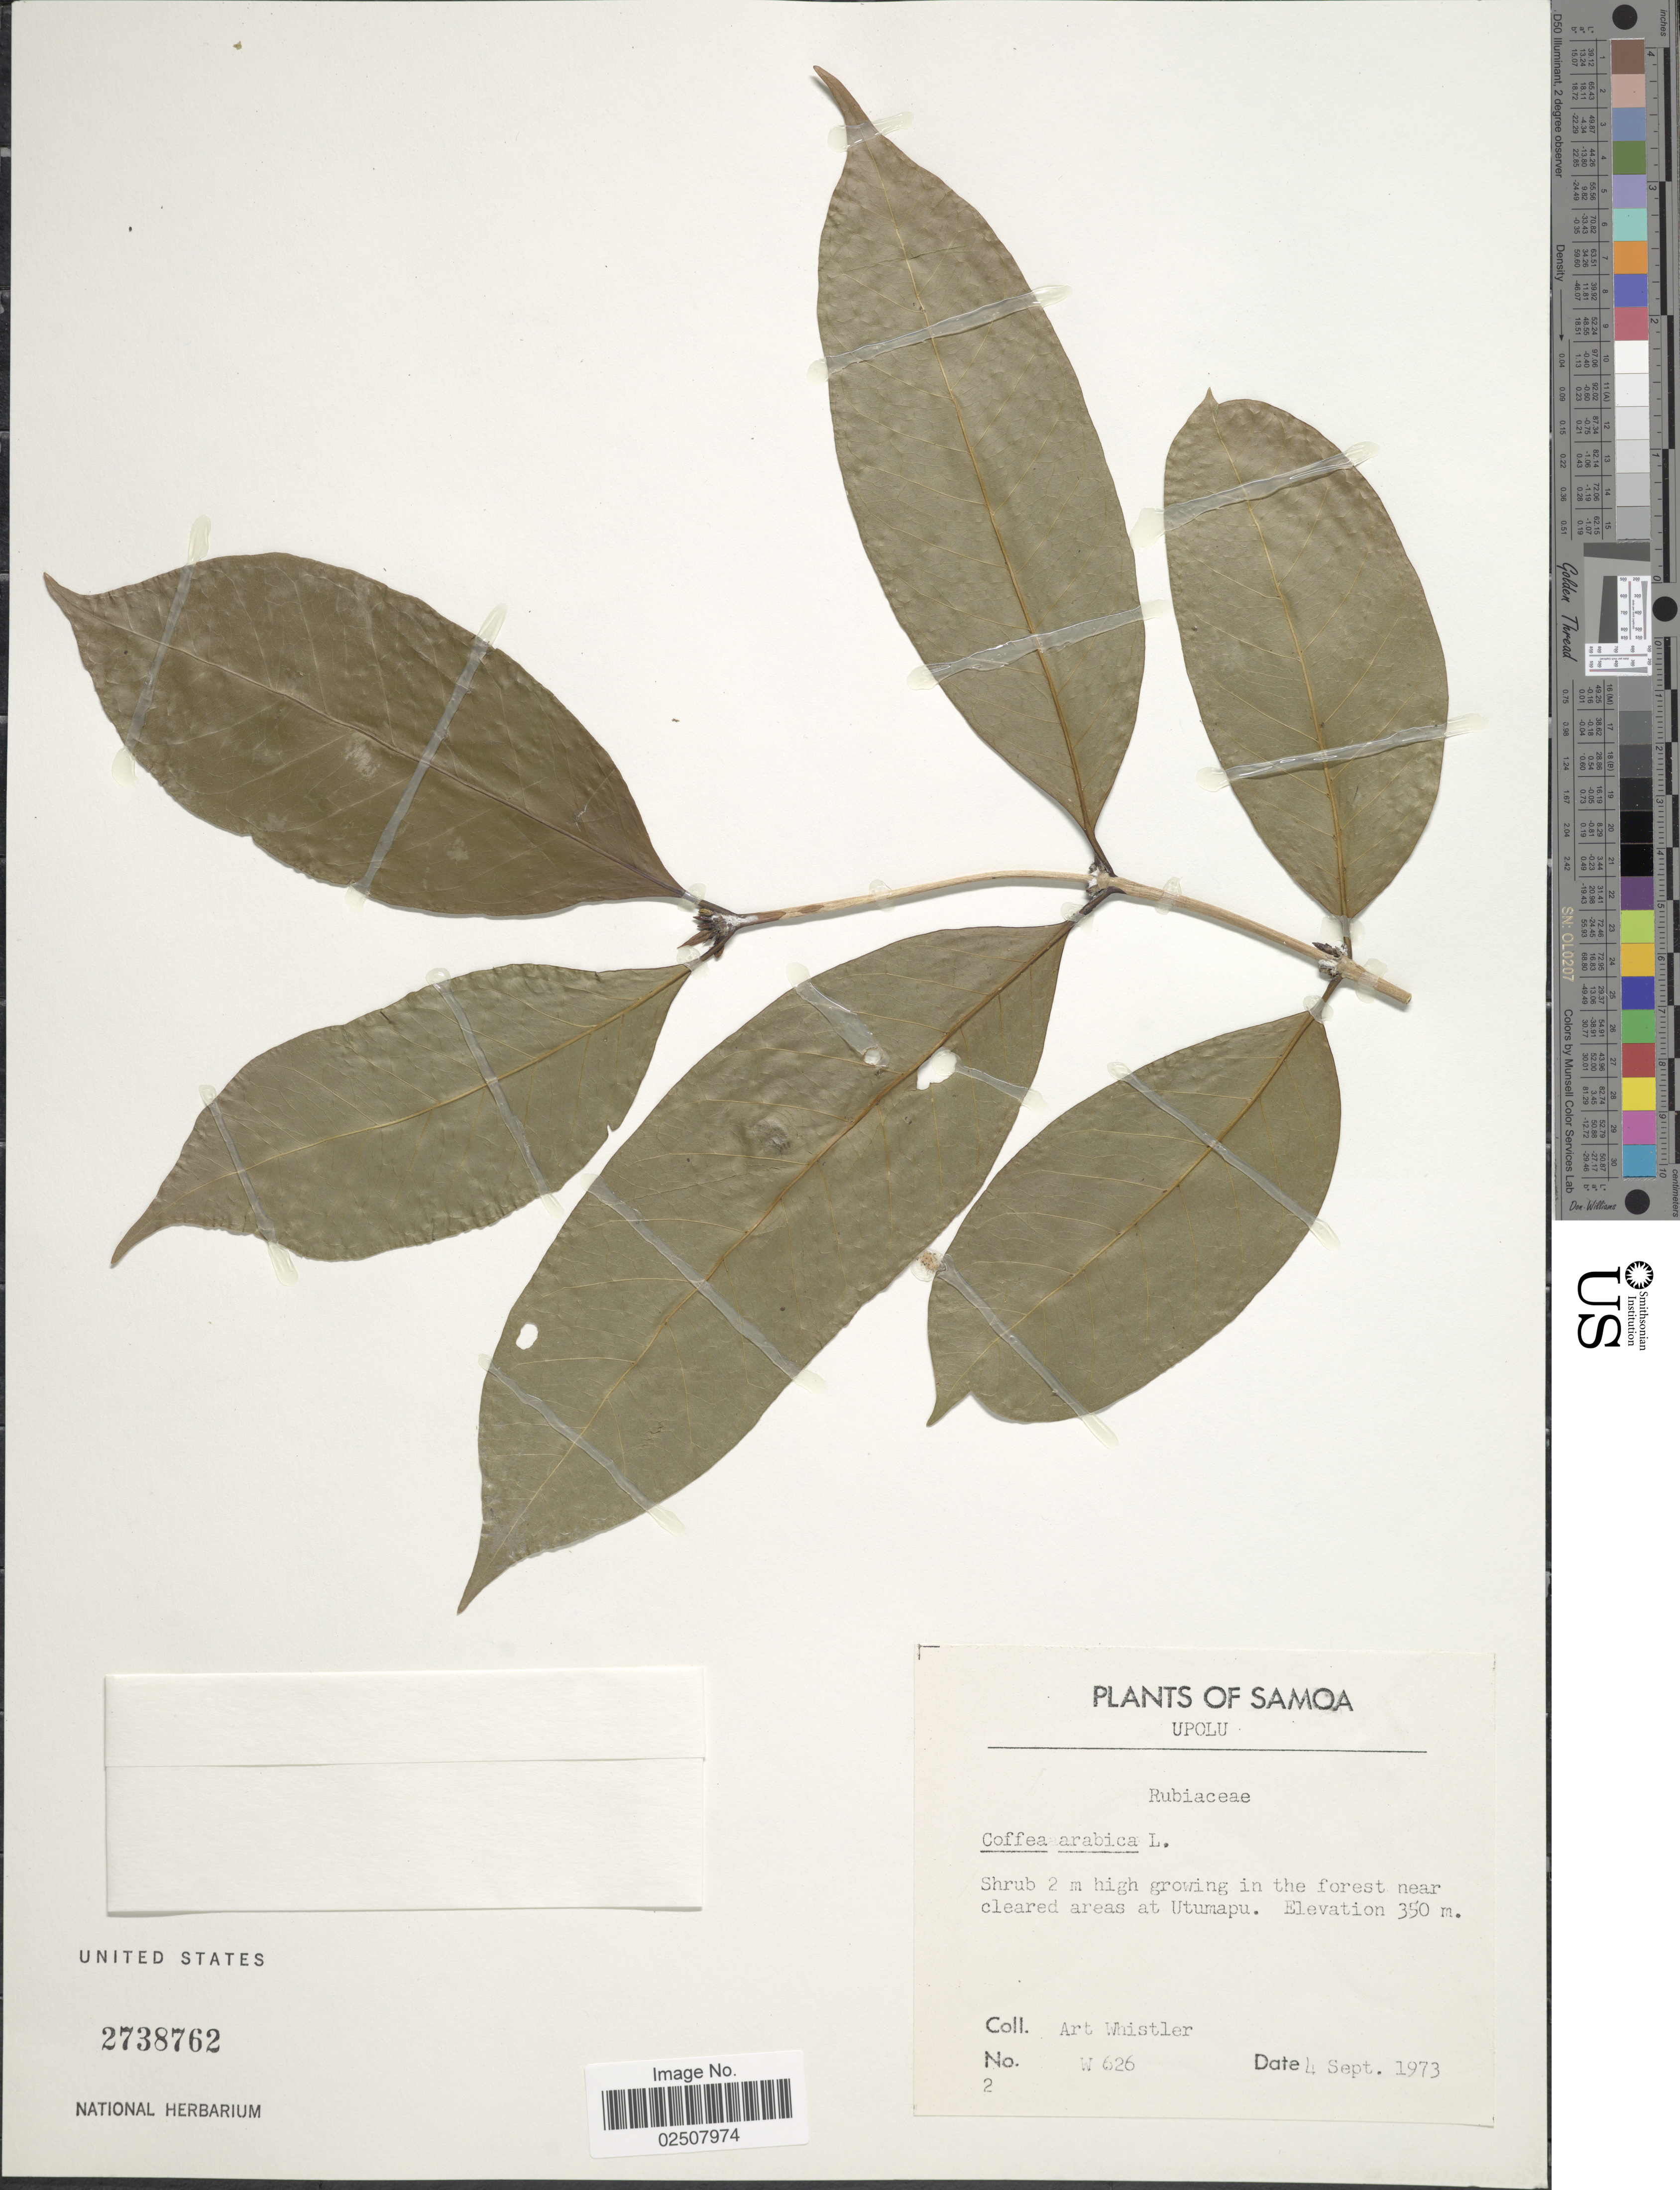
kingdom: Plantae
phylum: Tracheophyta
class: Magnoliopsida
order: Gentianales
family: Rubiaceae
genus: Coffea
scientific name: Coffea arabica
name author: L.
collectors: A. Whistler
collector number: W 626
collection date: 1973-09-04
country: Samoa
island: Upolu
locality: Upolu, in the forest cleared areas at Utumapu.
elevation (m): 350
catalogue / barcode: US 2738762